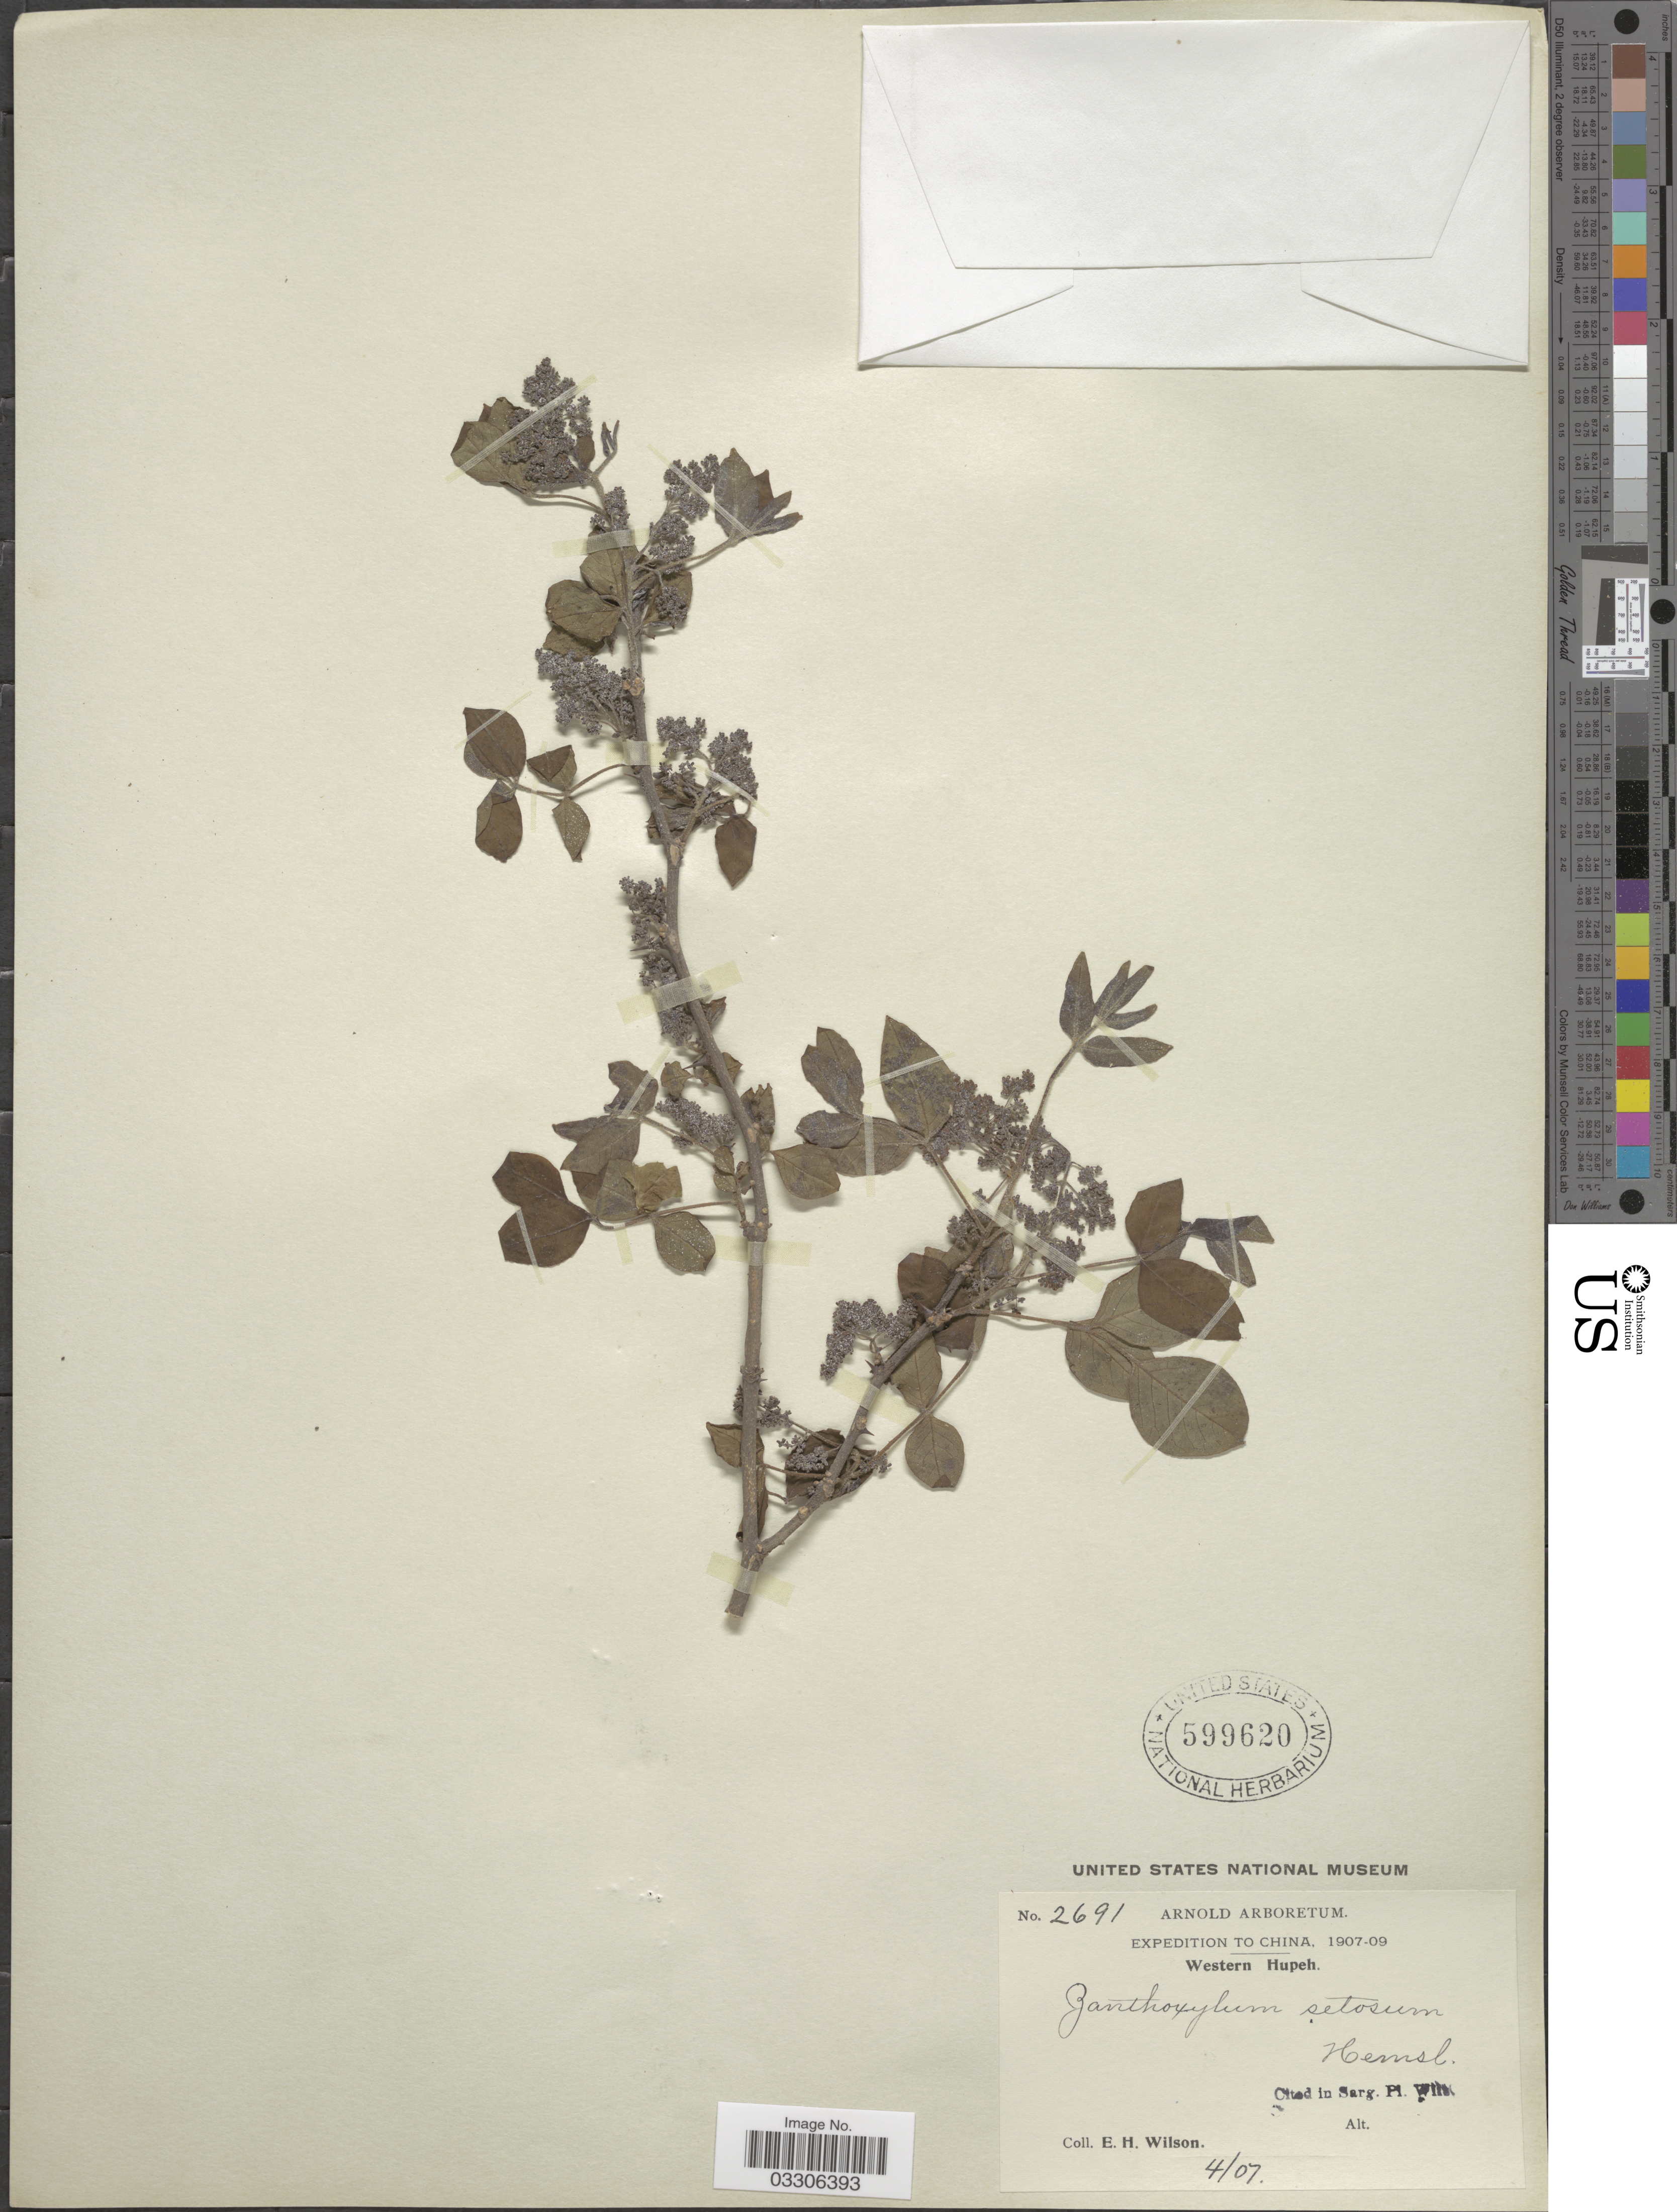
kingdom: Plantae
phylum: Tracheophyta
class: Magnoliopsida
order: Sapindales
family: Rutaceae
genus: Zanthoxylum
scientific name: Zanthoxylum setosum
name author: Hemsl.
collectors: E. Wilson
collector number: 2691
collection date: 1907-04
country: China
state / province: Hubei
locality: Western Hupeh.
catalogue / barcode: US 599620